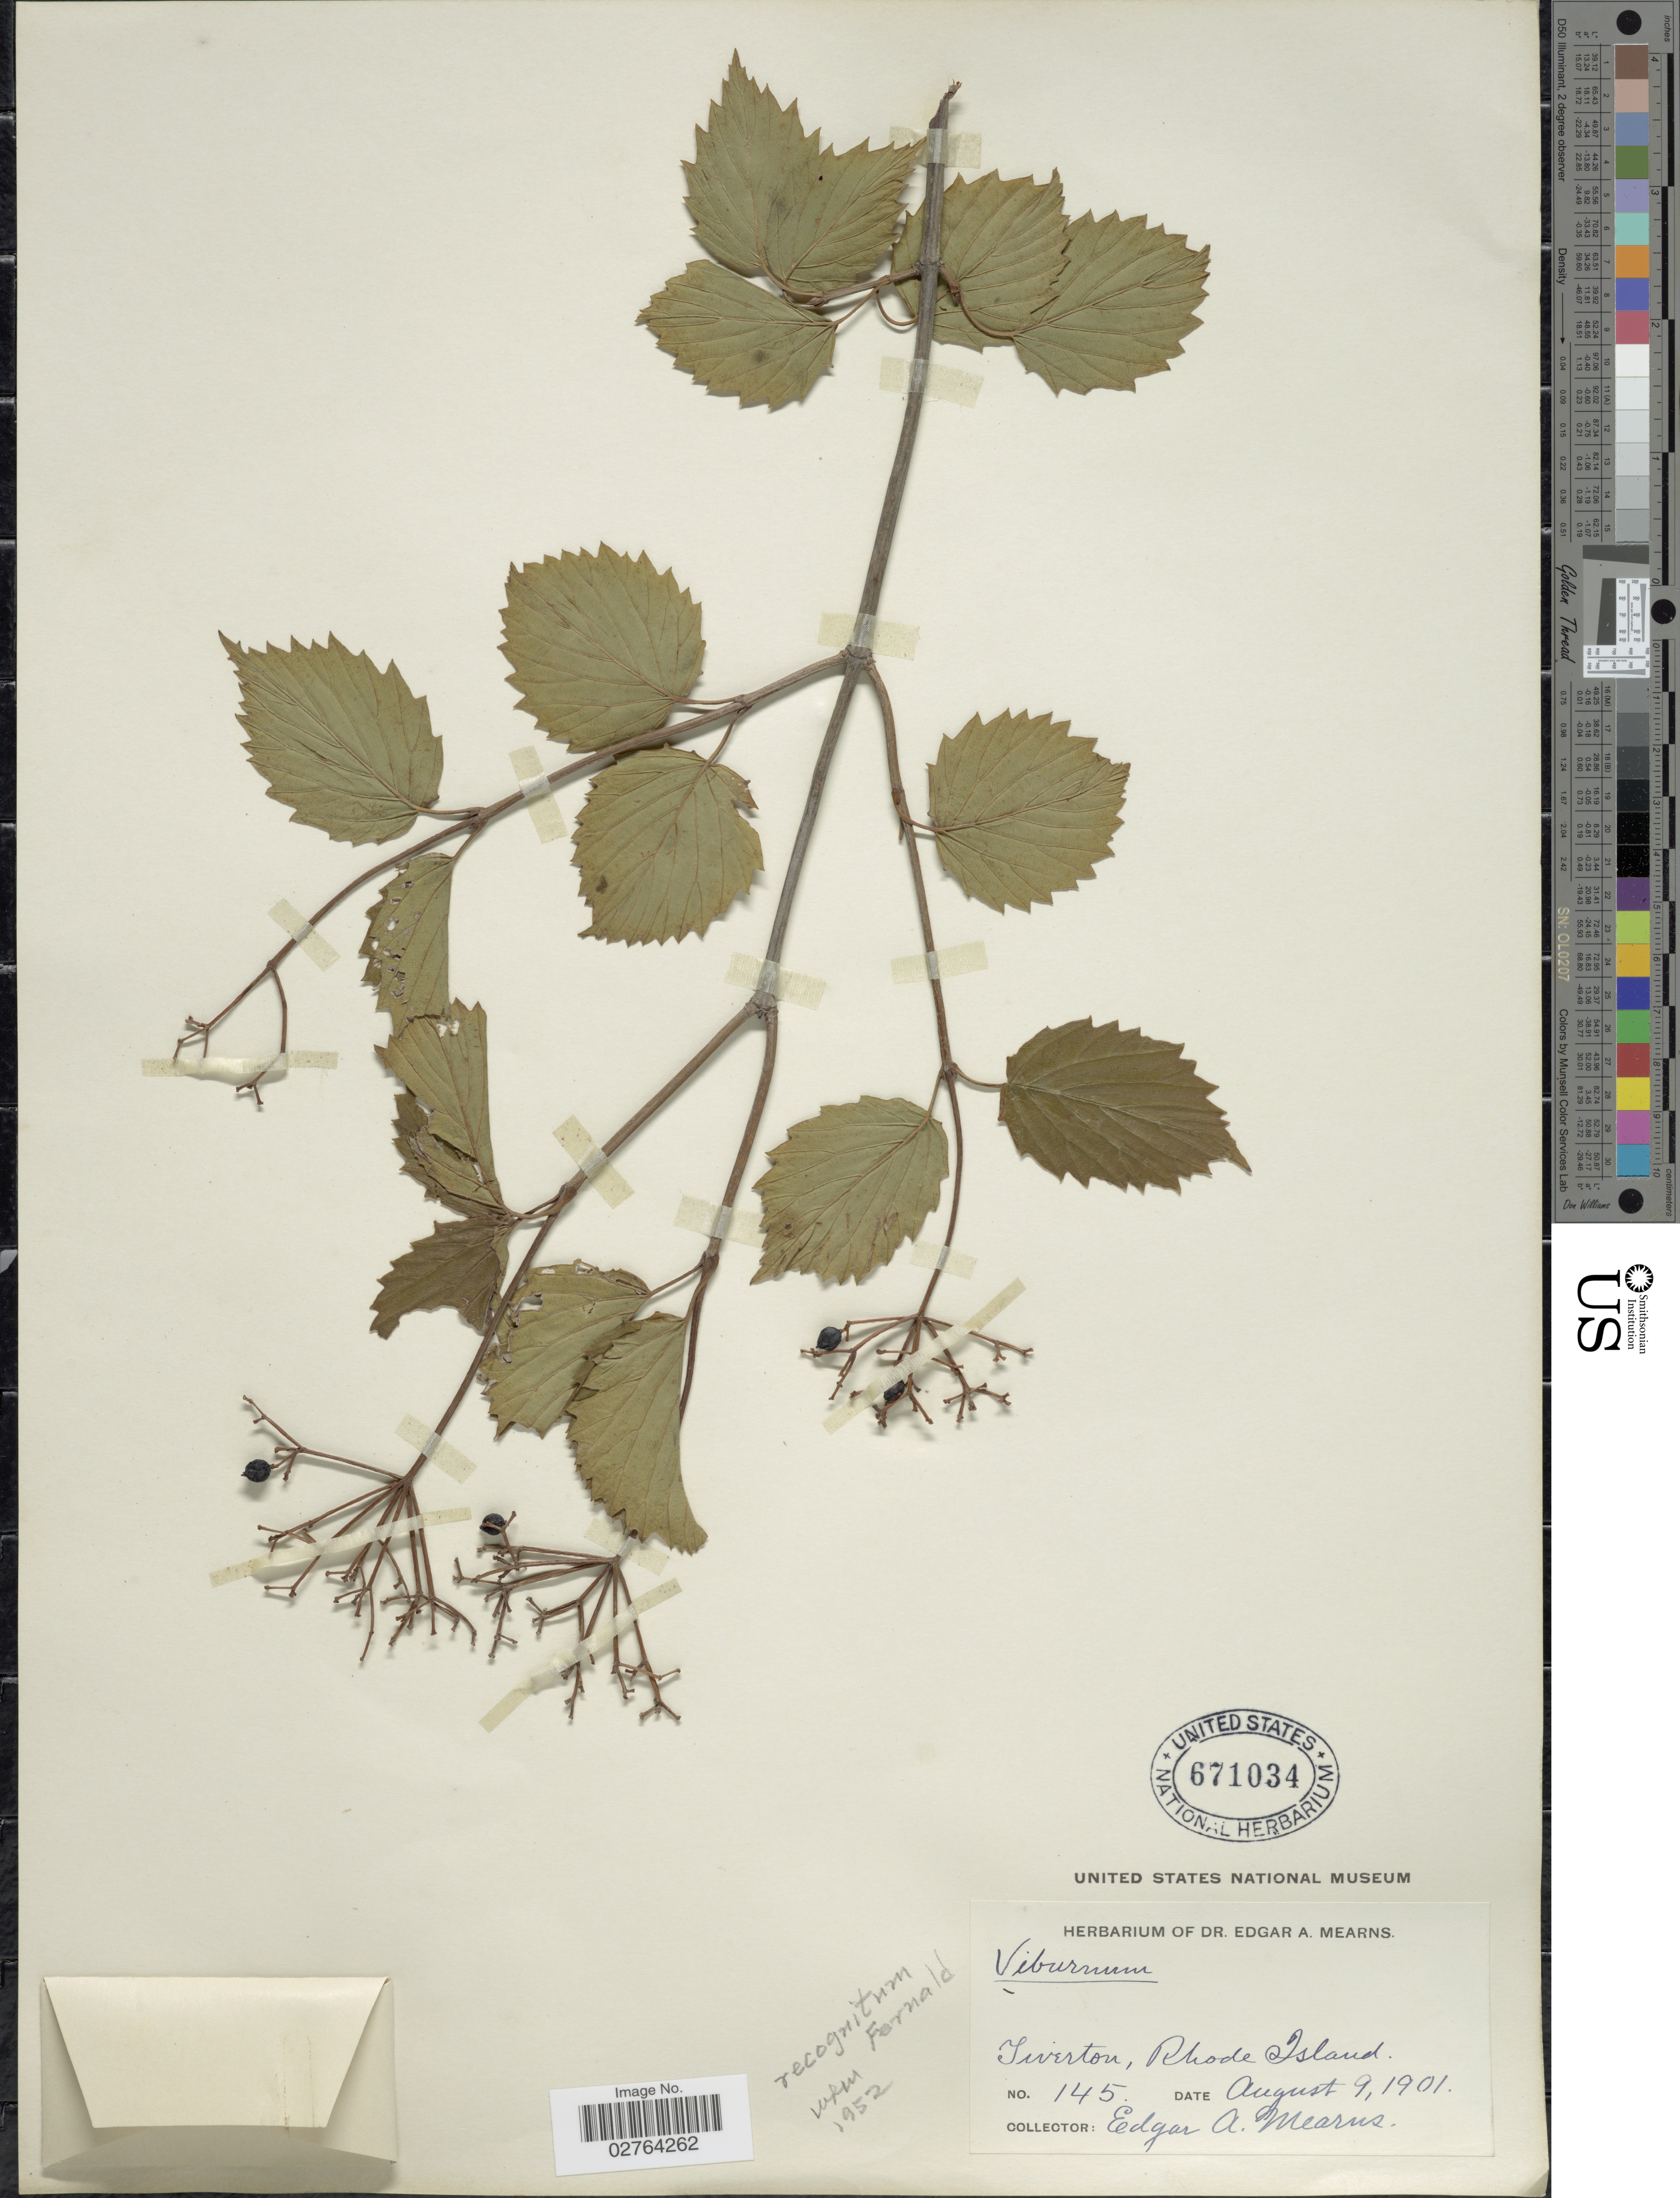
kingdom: Plantae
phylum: Tracheophyta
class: Magnoliopsida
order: Dipsacales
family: Viburnaceae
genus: Viburnum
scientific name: Viburnum recognitum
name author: Fernald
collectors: E. A. Mearns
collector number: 145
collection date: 1901-08-09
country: United States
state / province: Rhode Island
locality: Tiverton.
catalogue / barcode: US 671034